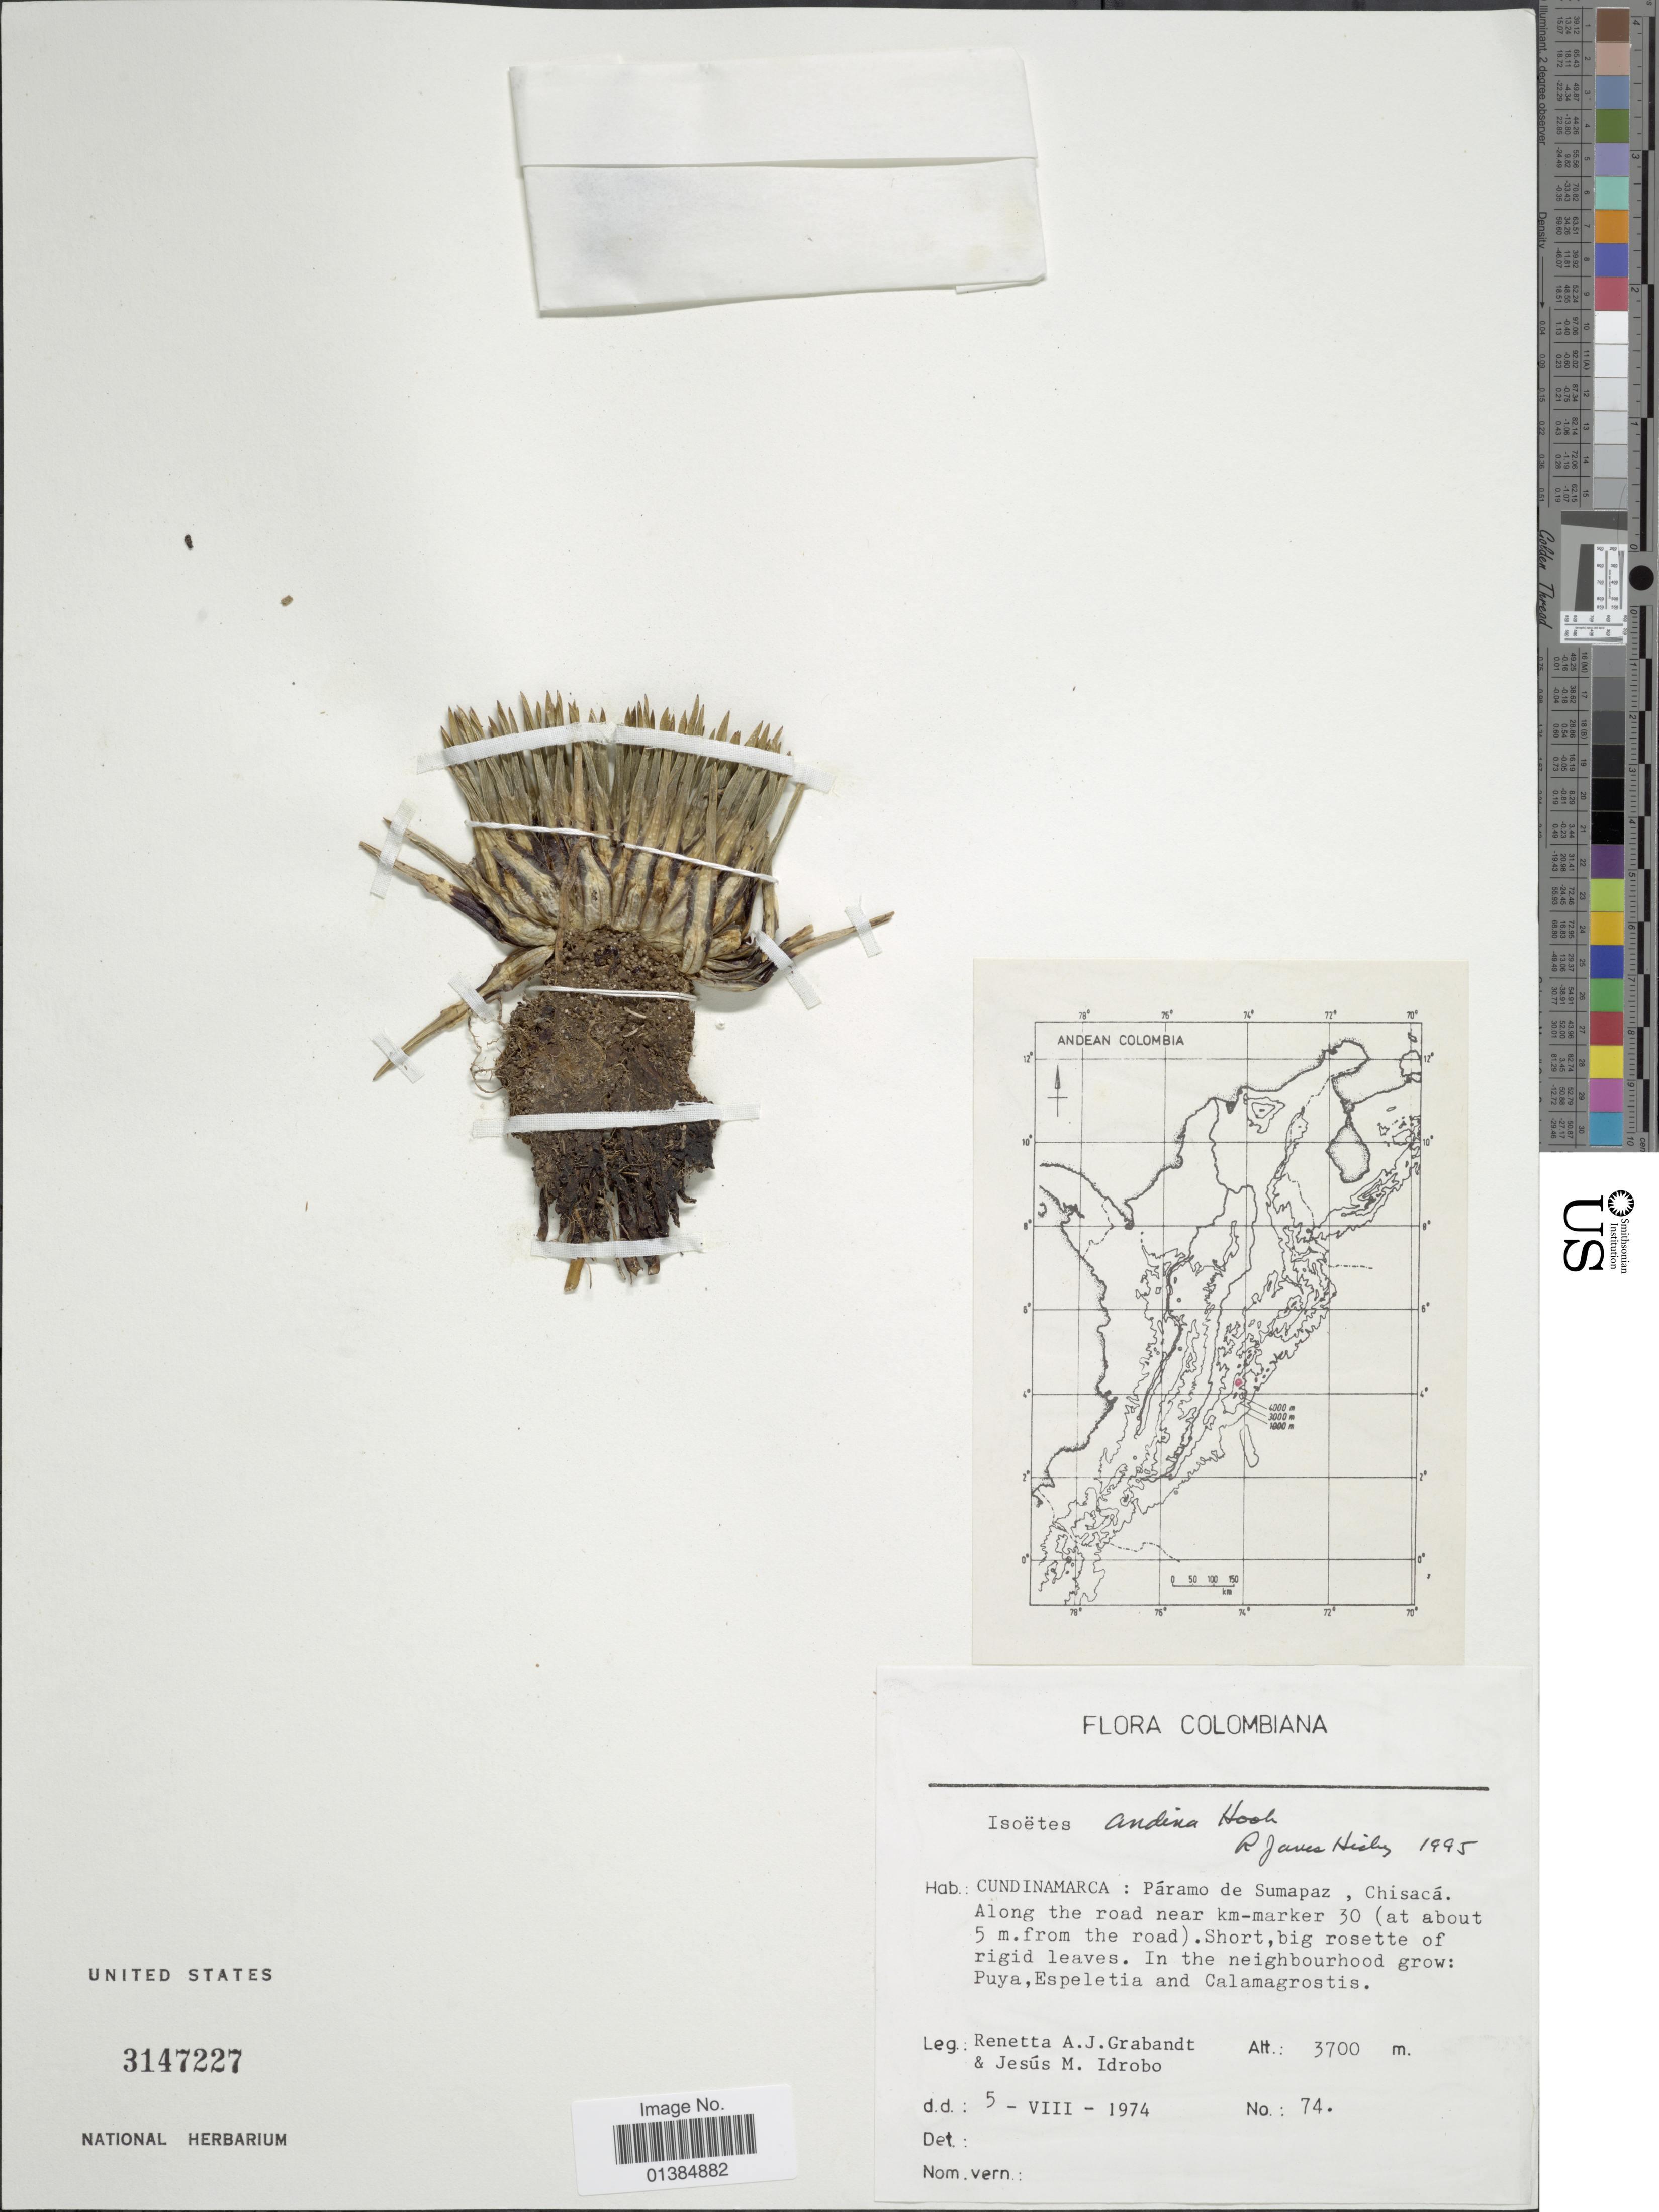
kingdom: Plantae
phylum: Tracheophyta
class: Lycopodiopsida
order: Isoetales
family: Isoetaceae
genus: Isoetes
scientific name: Isoetes andina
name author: Spruce ex Hook.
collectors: R. Grabandt & J. M. Idrobo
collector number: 74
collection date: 1974-08-05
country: Colombia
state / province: Cundinamarca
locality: Páramo de Sumapaz, Chisacá. Along the road near km-marker 30 (at about 5 m. from the road).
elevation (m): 3700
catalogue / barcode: US 3147227